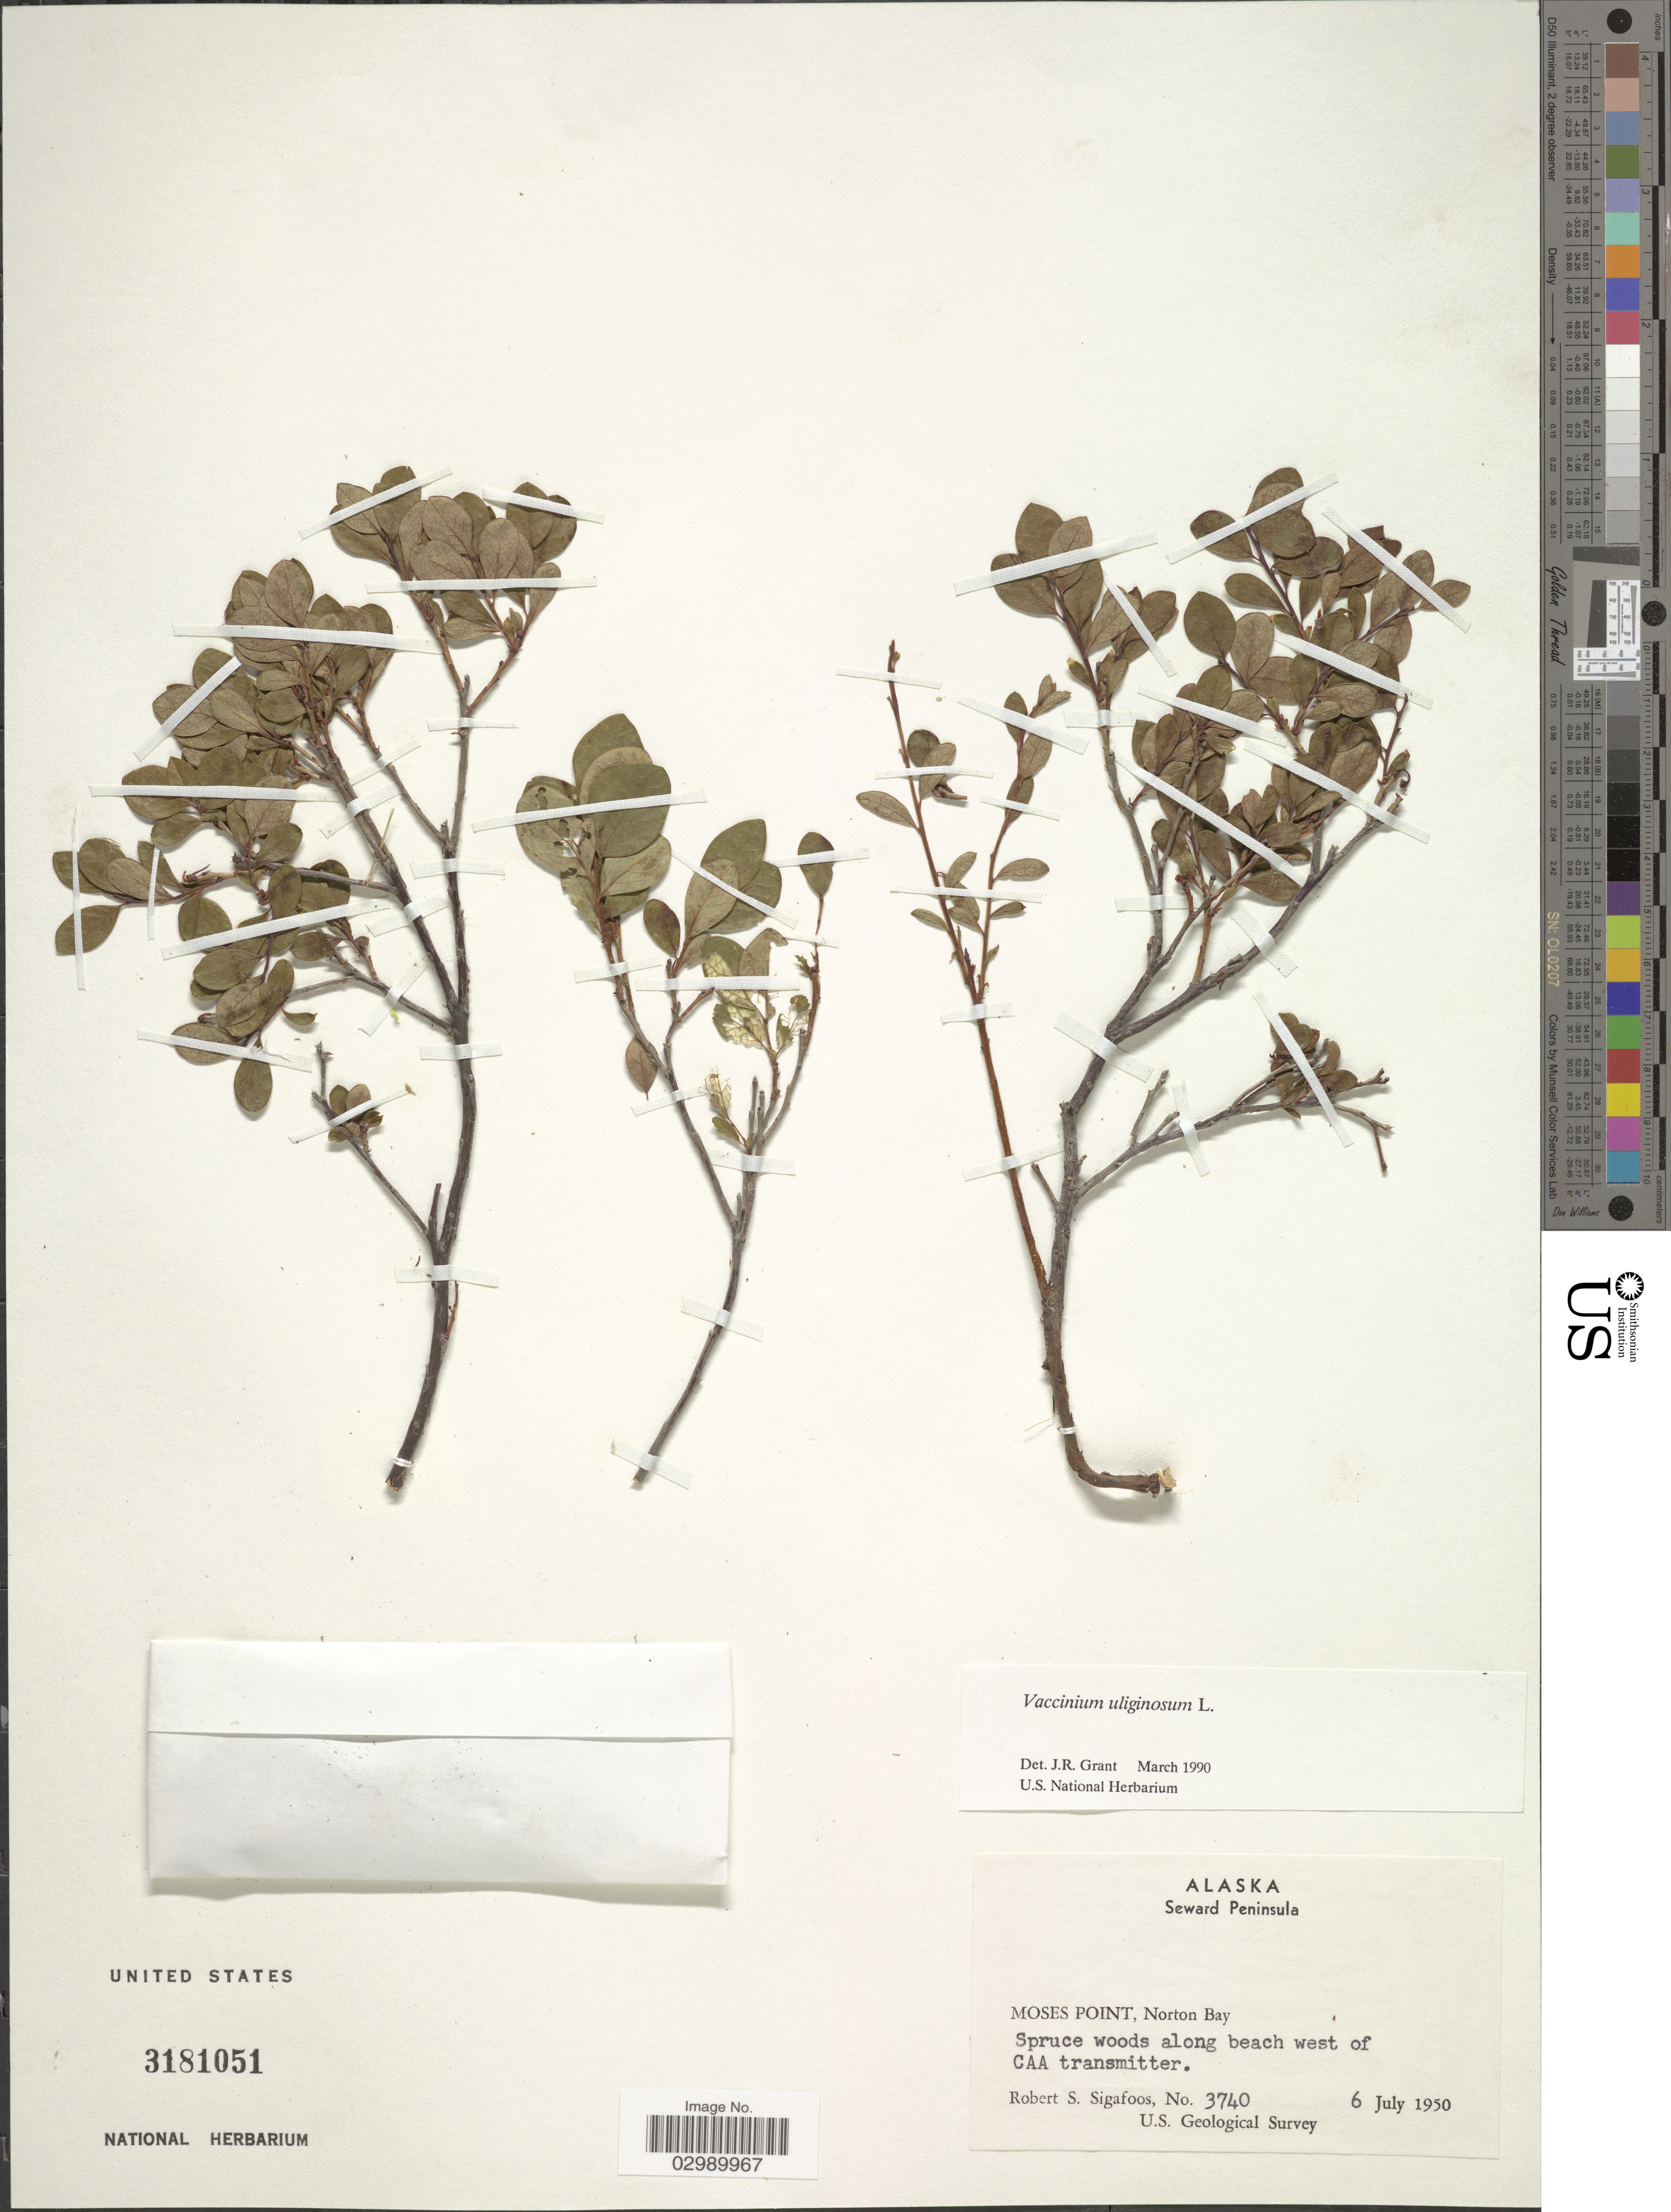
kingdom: Plantae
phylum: Tracheophyta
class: Magnoliopsida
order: Ericales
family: Ericaceae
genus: Vaccinium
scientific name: Vaccinium uliginosum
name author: L.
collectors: R. Sigafoos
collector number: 3740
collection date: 1950-07-06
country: United States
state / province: Alaska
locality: Seward Peninsula, Moses Point, Norton Bay, Spruce woods along beach west of CAA transmitter.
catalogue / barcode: US 3181051